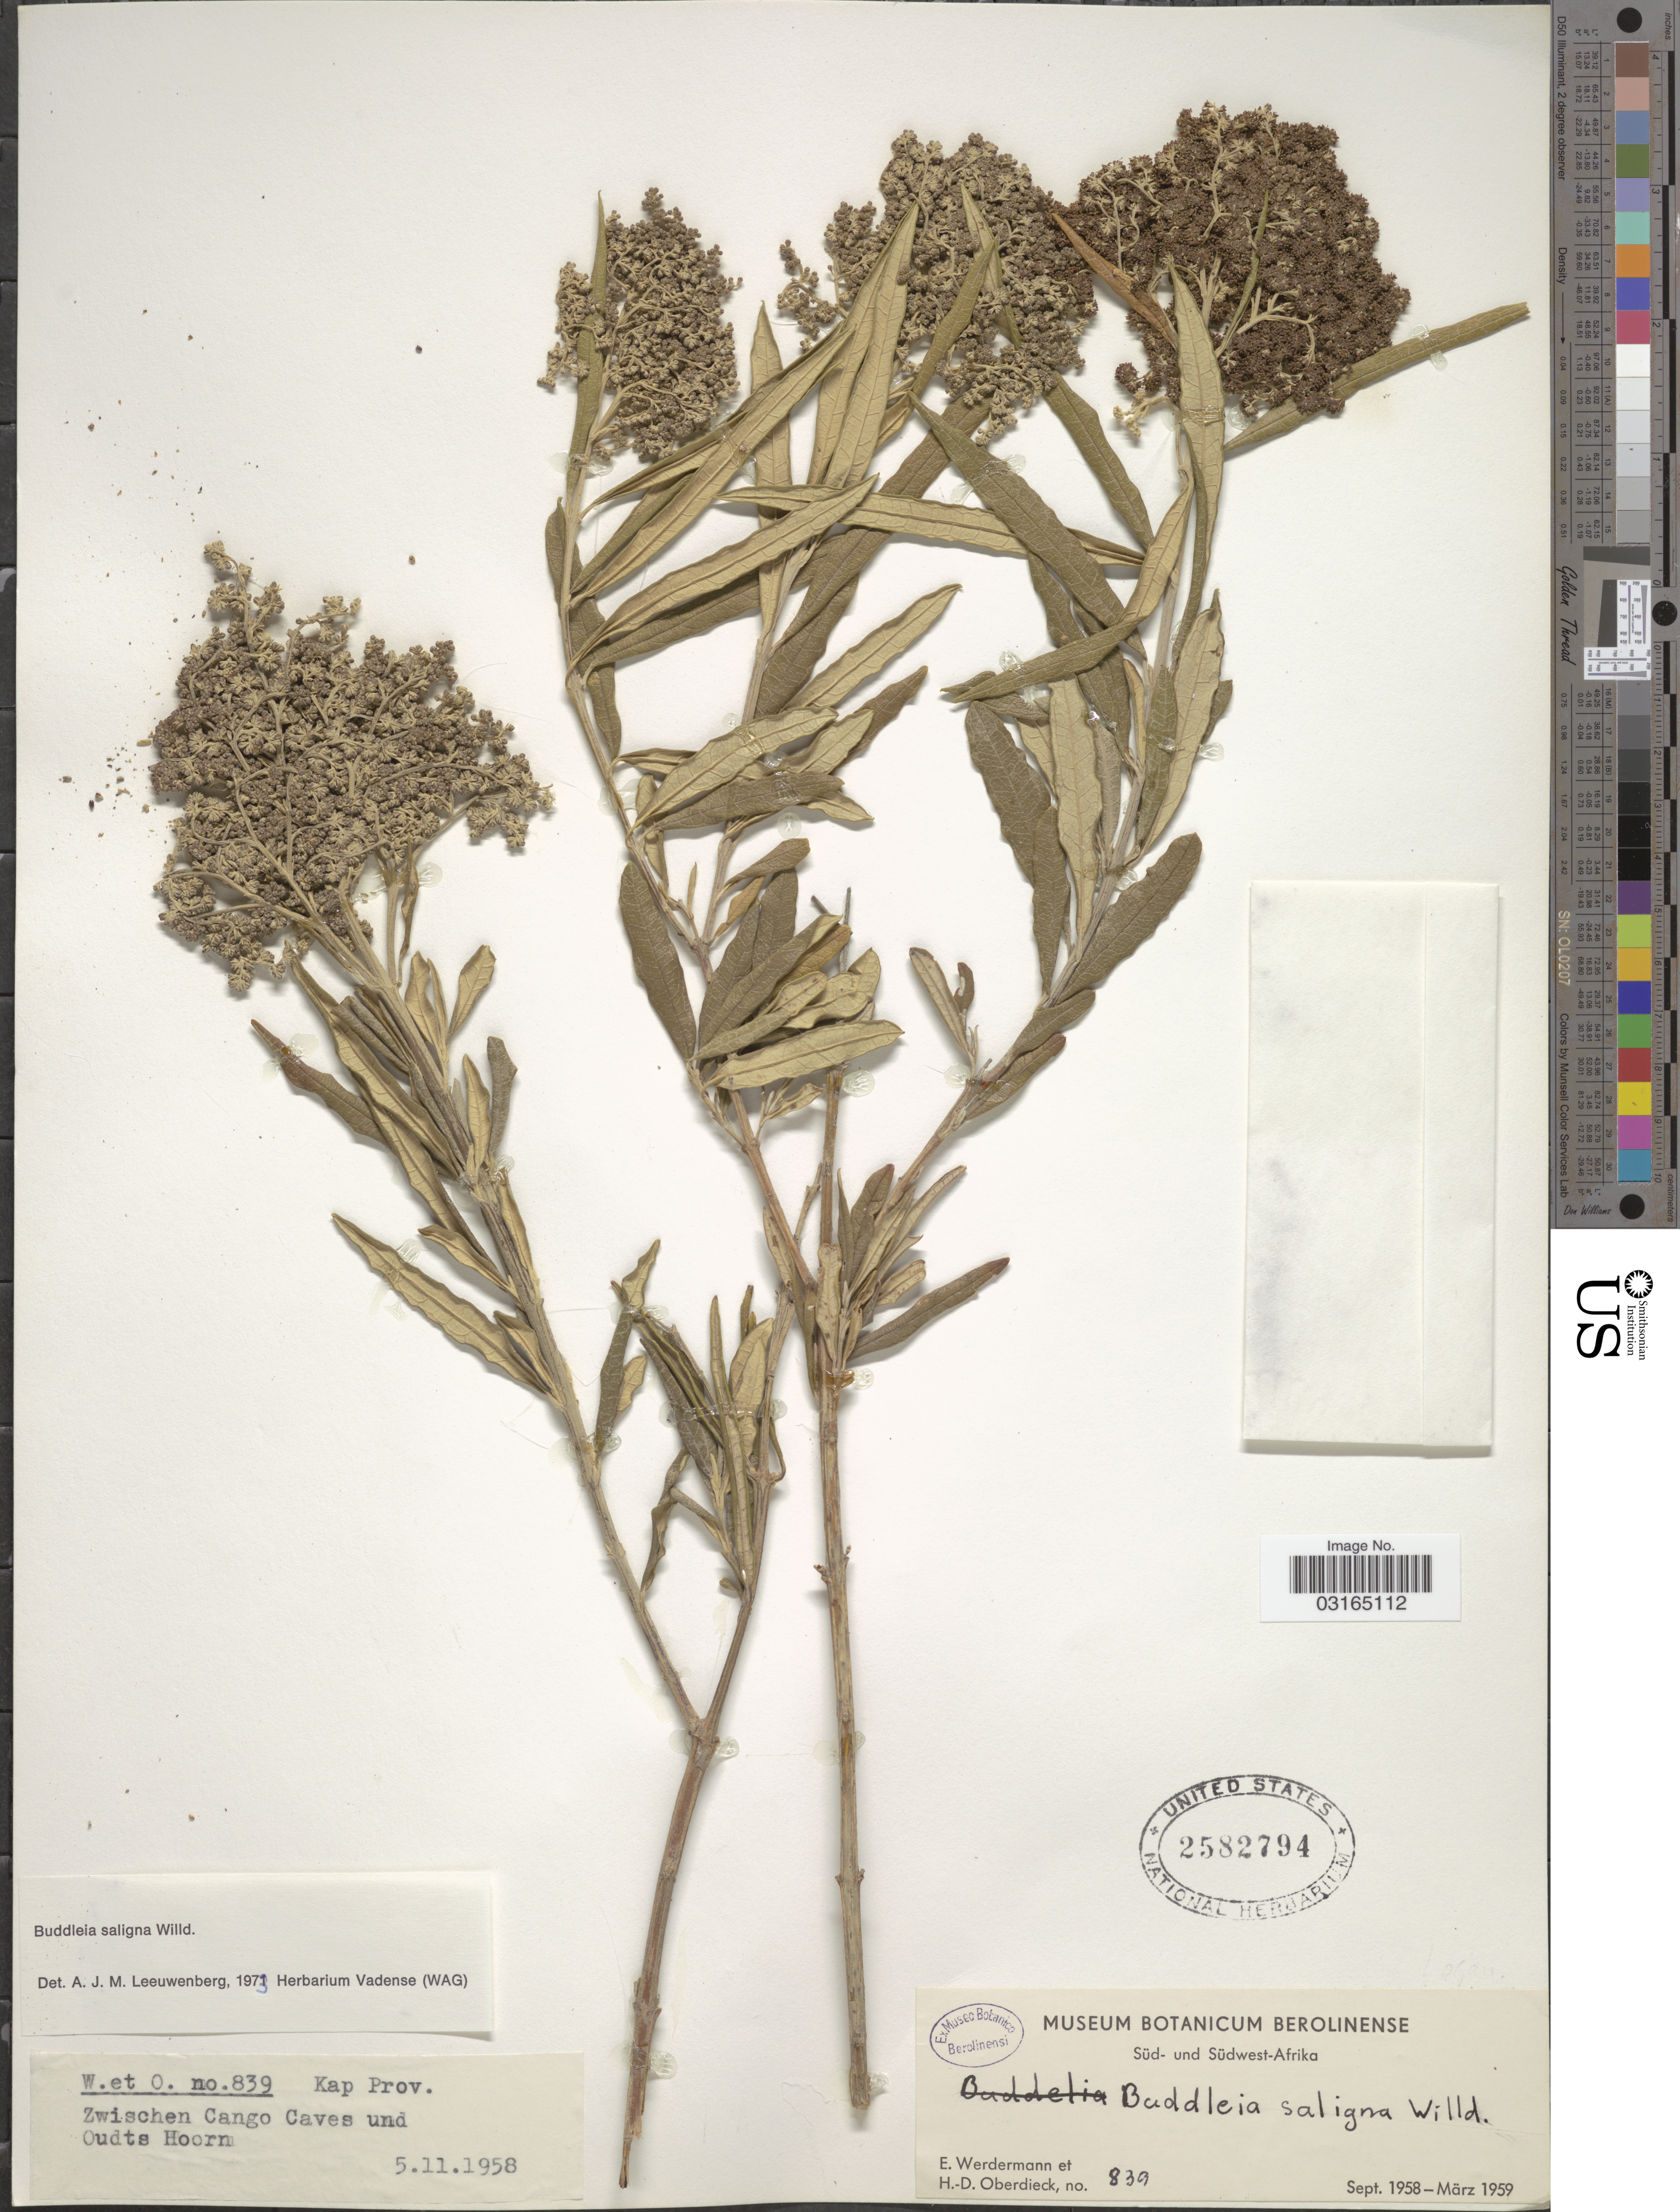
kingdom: Plantae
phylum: Tracheophyta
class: Magnoliopsida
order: Lamiales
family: Scrophulariaceae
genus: Buddleja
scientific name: Buddleja saligna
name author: Willd.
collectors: E. Werdermann & H. Oberdieck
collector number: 839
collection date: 1958-11-05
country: South Africa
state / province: Western Cape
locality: Kap Prov. Zwischen Cango Caves und Oudts Hoorn.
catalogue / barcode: US 2582794